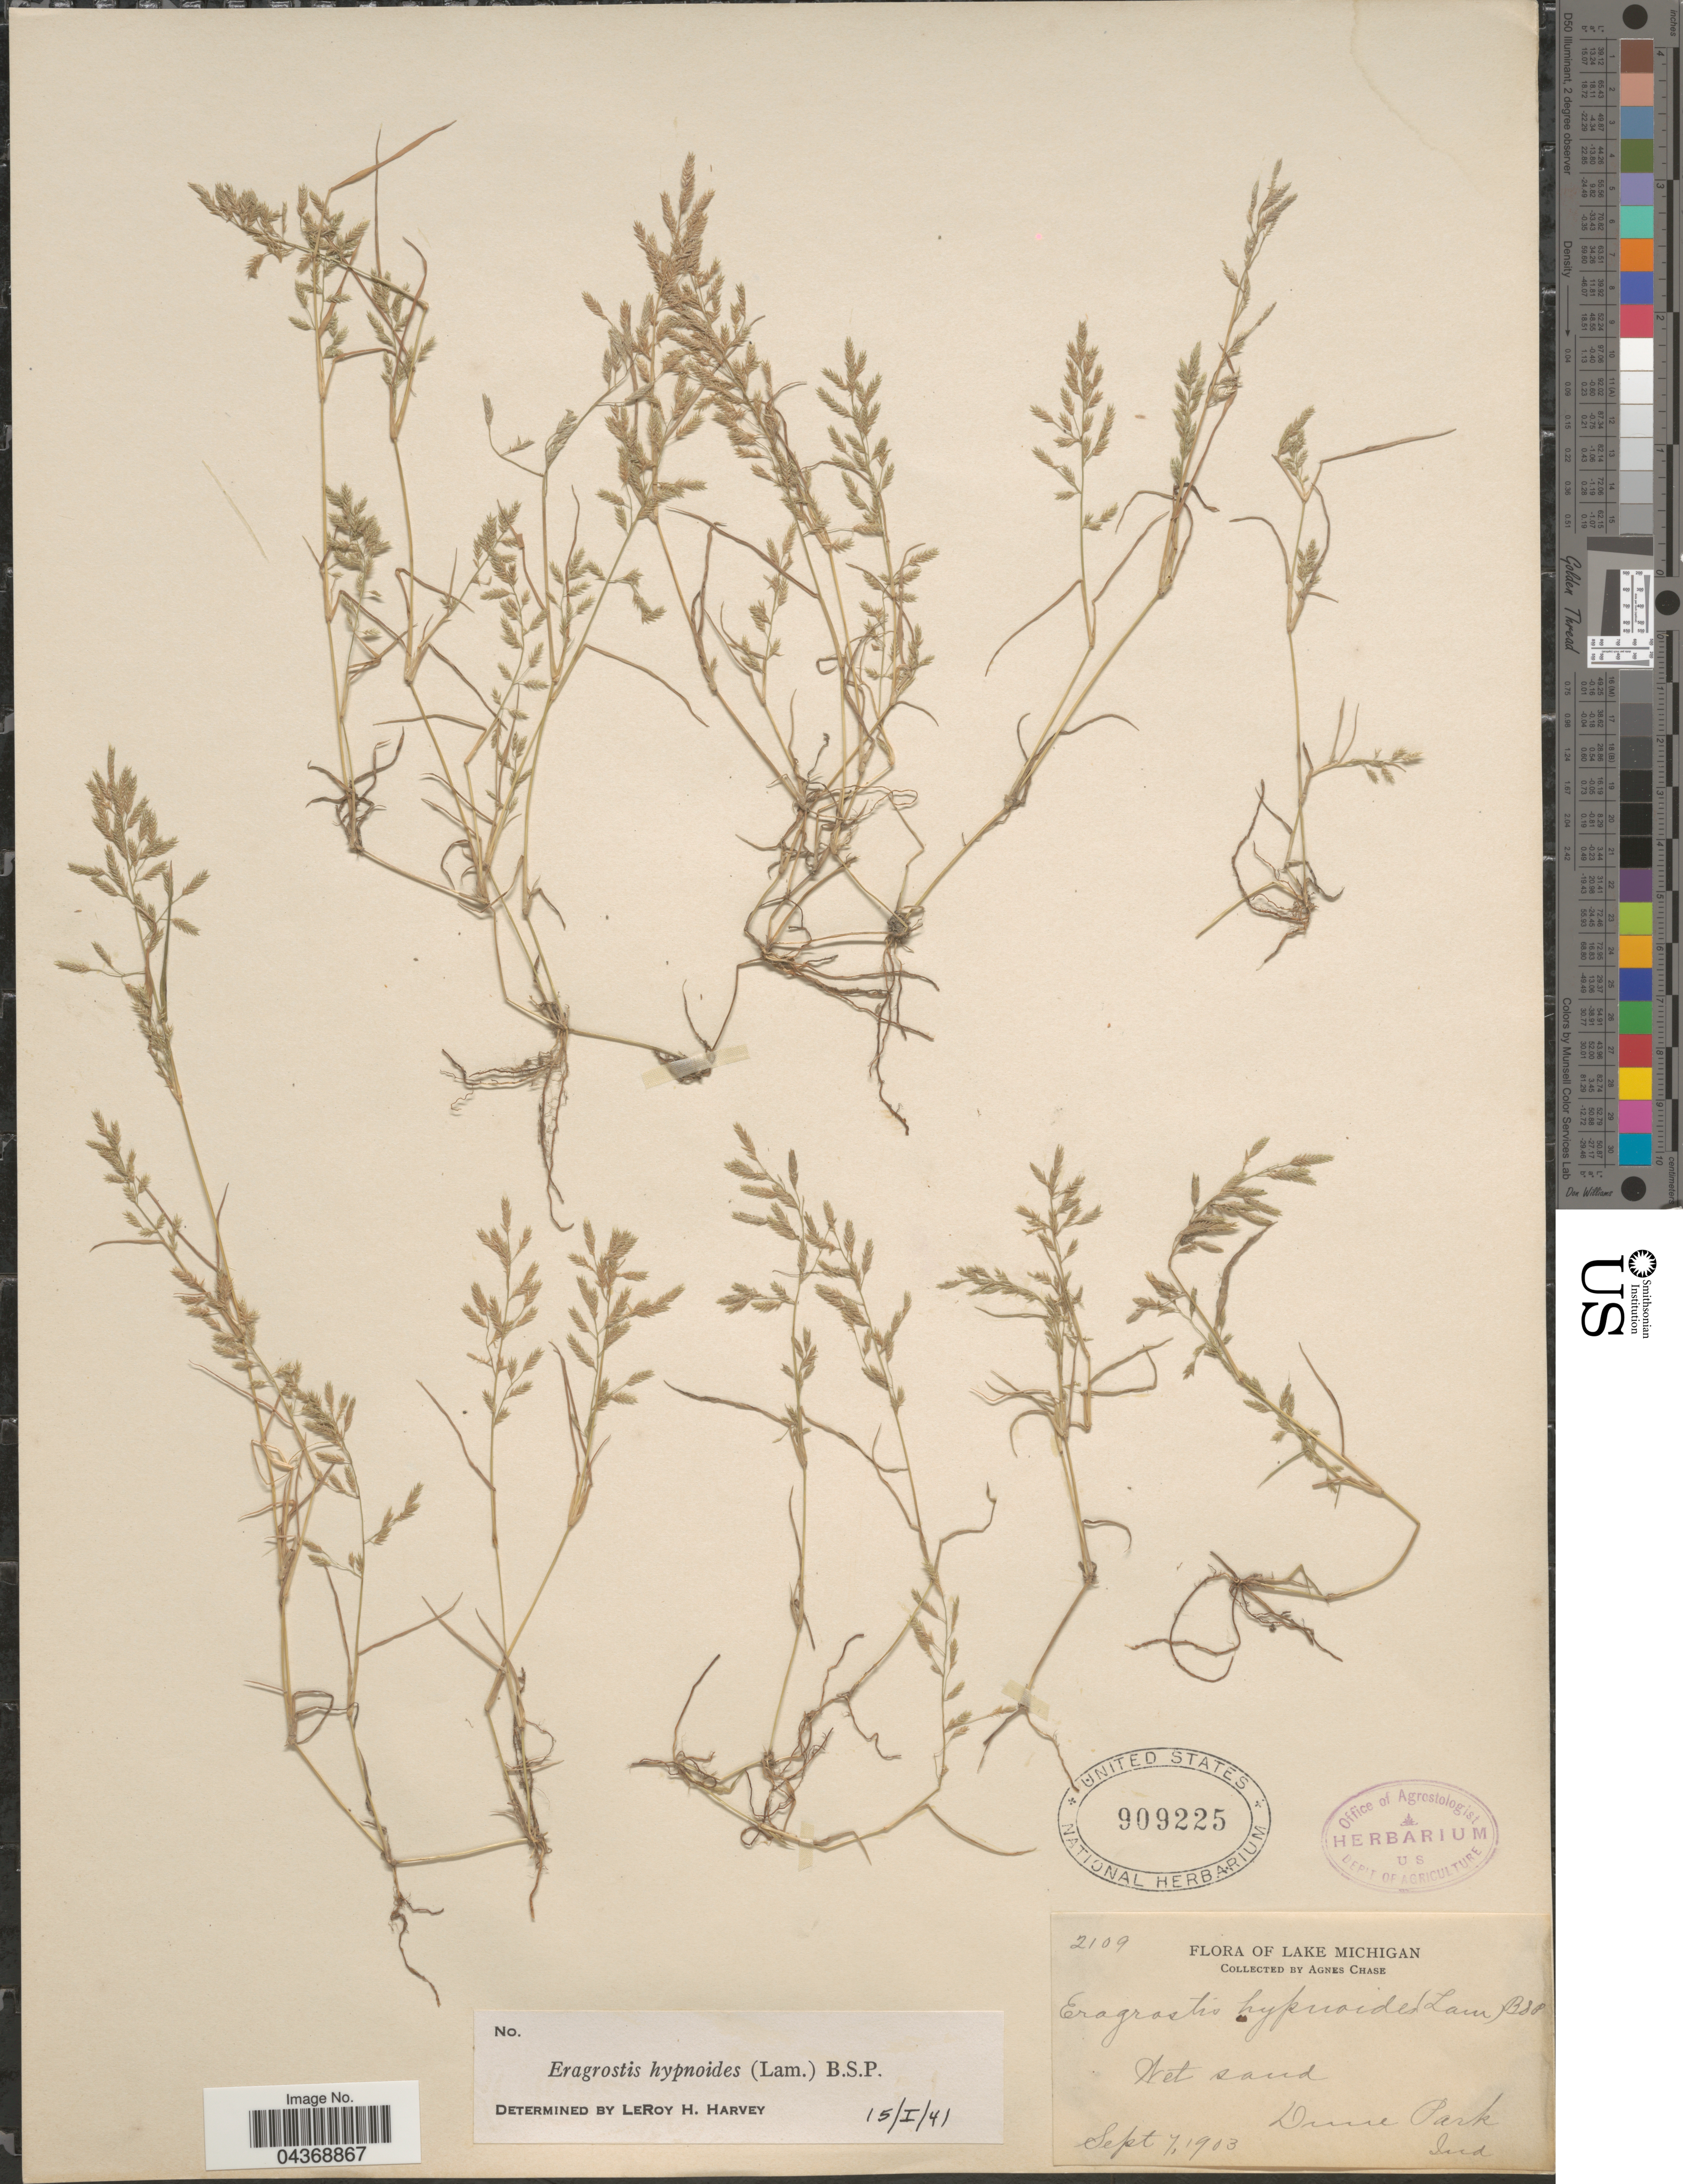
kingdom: Plantae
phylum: Tracheophyta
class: Liliopsida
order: Poales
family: Poaceae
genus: Eragrostis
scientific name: Eragrostis hypnoides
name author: (Lam.) Britton, Stearns & Poggenb.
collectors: A. Chase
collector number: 2109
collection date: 1903-09-07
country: United States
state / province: Indiana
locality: Lake Michigan. Dune Park.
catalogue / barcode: US 909225